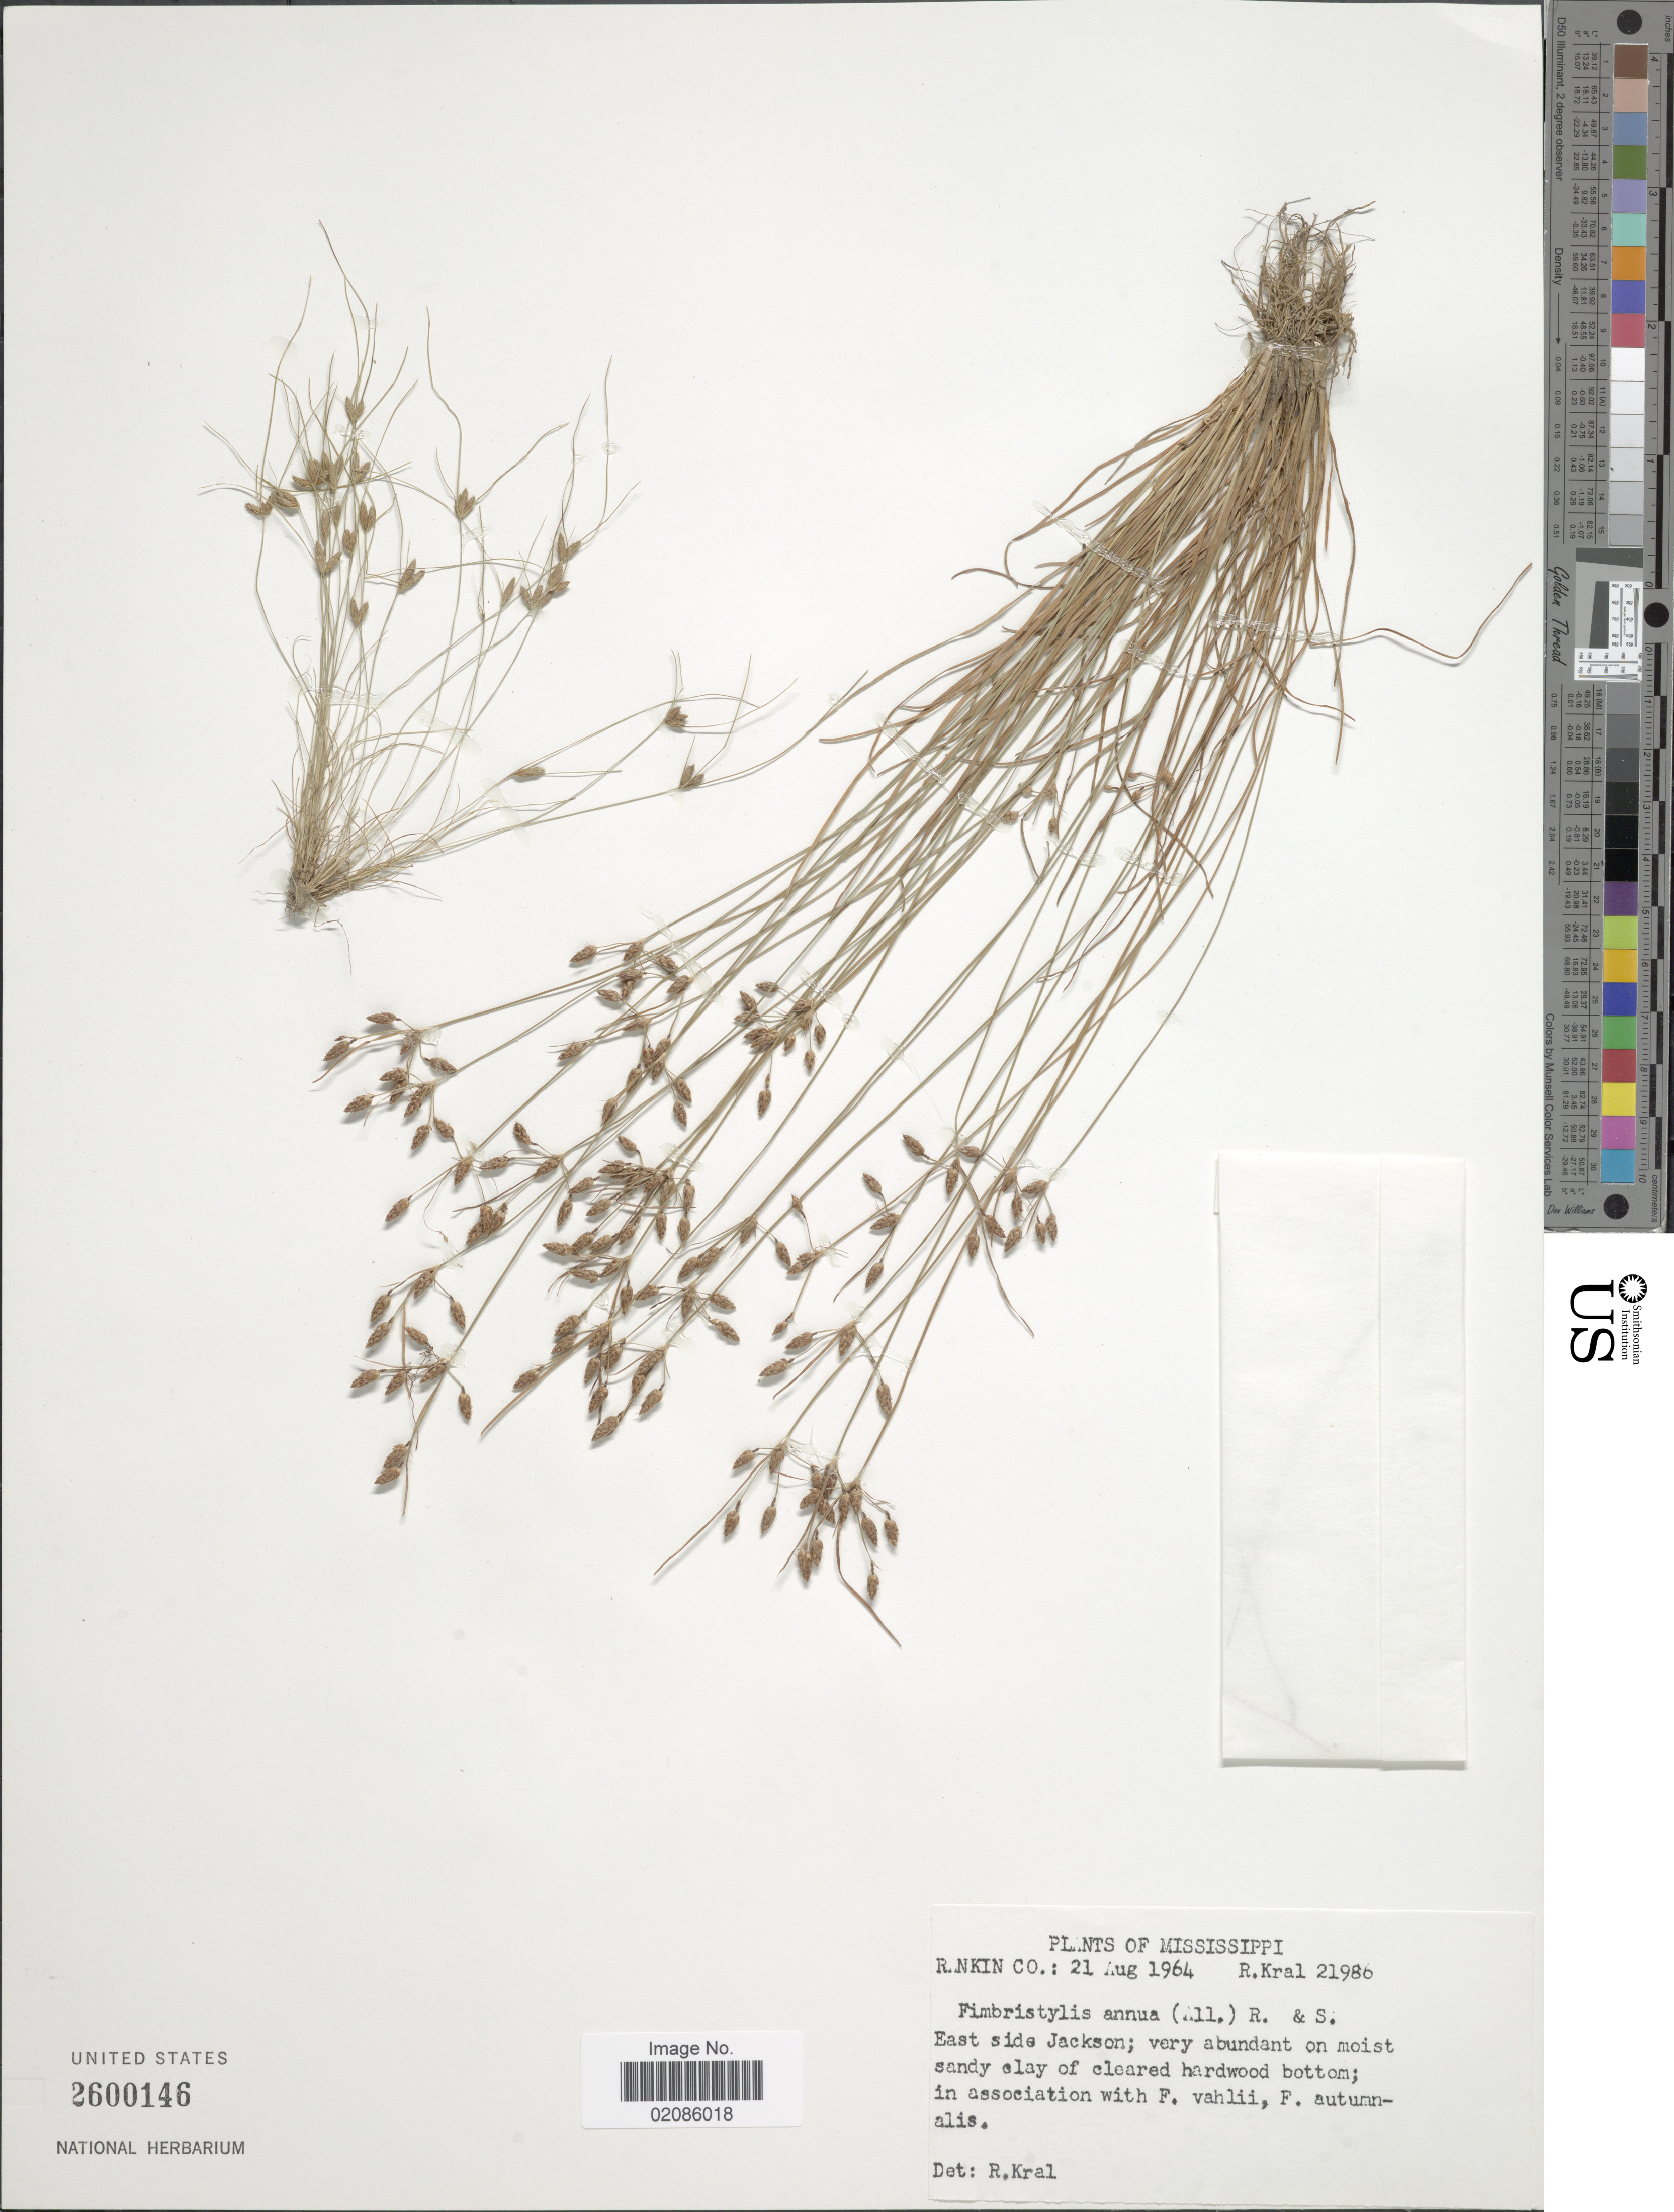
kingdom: Plantae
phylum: Tracheophyta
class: Liliopsida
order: Poales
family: Cyperaceae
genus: Fimbristylis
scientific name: Fimbristylis annua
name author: (All.) Roem. & Schult.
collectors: R. Kral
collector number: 21986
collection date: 1964-08-21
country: United States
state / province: Mississippi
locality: Rankin Co. East side Jackson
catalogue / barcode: US 2600146